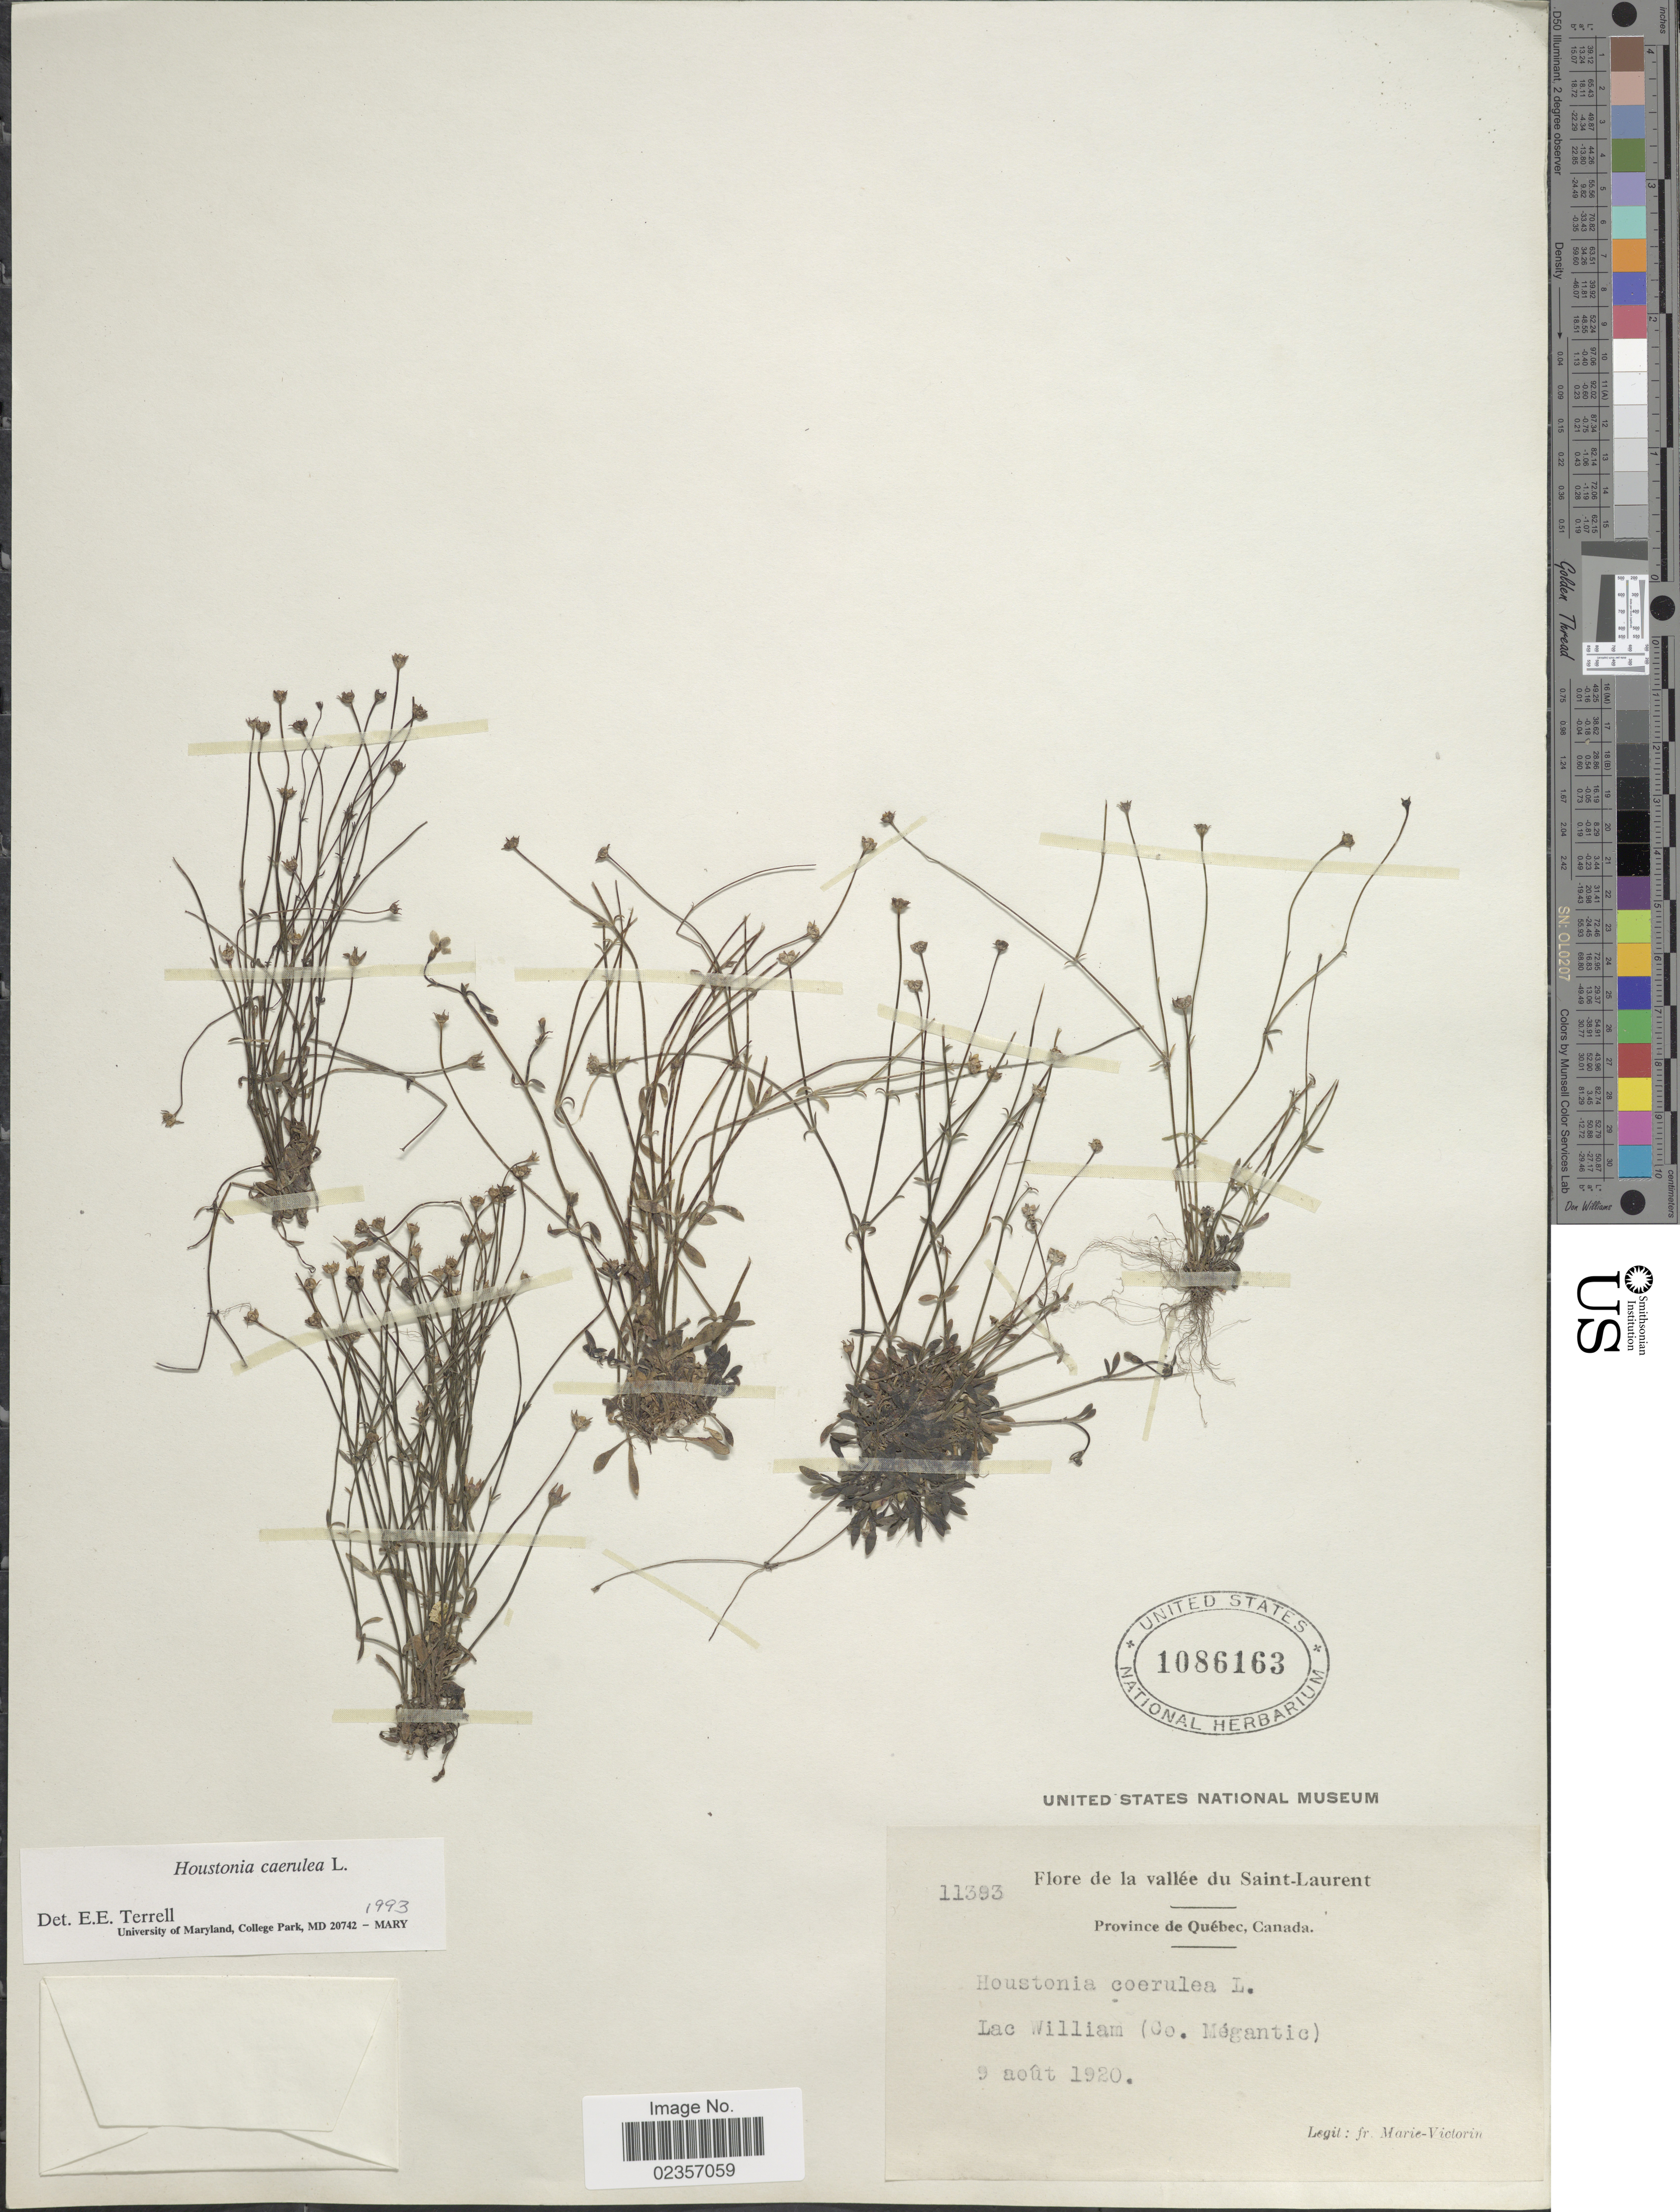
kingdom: Plantae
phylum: Tracheophyta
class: Magnoliopsida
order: Gentianales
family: Rubiaceae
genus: Houstonia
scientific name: Houstonia caerulea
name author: L.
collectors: Fr. Marie-Victorin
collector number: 11393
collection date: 1920-08-09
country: Canada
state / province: Quebec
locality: De la vallée du Saint-laurent, Lac William (Co Mégantic)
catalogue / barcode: US 1086163